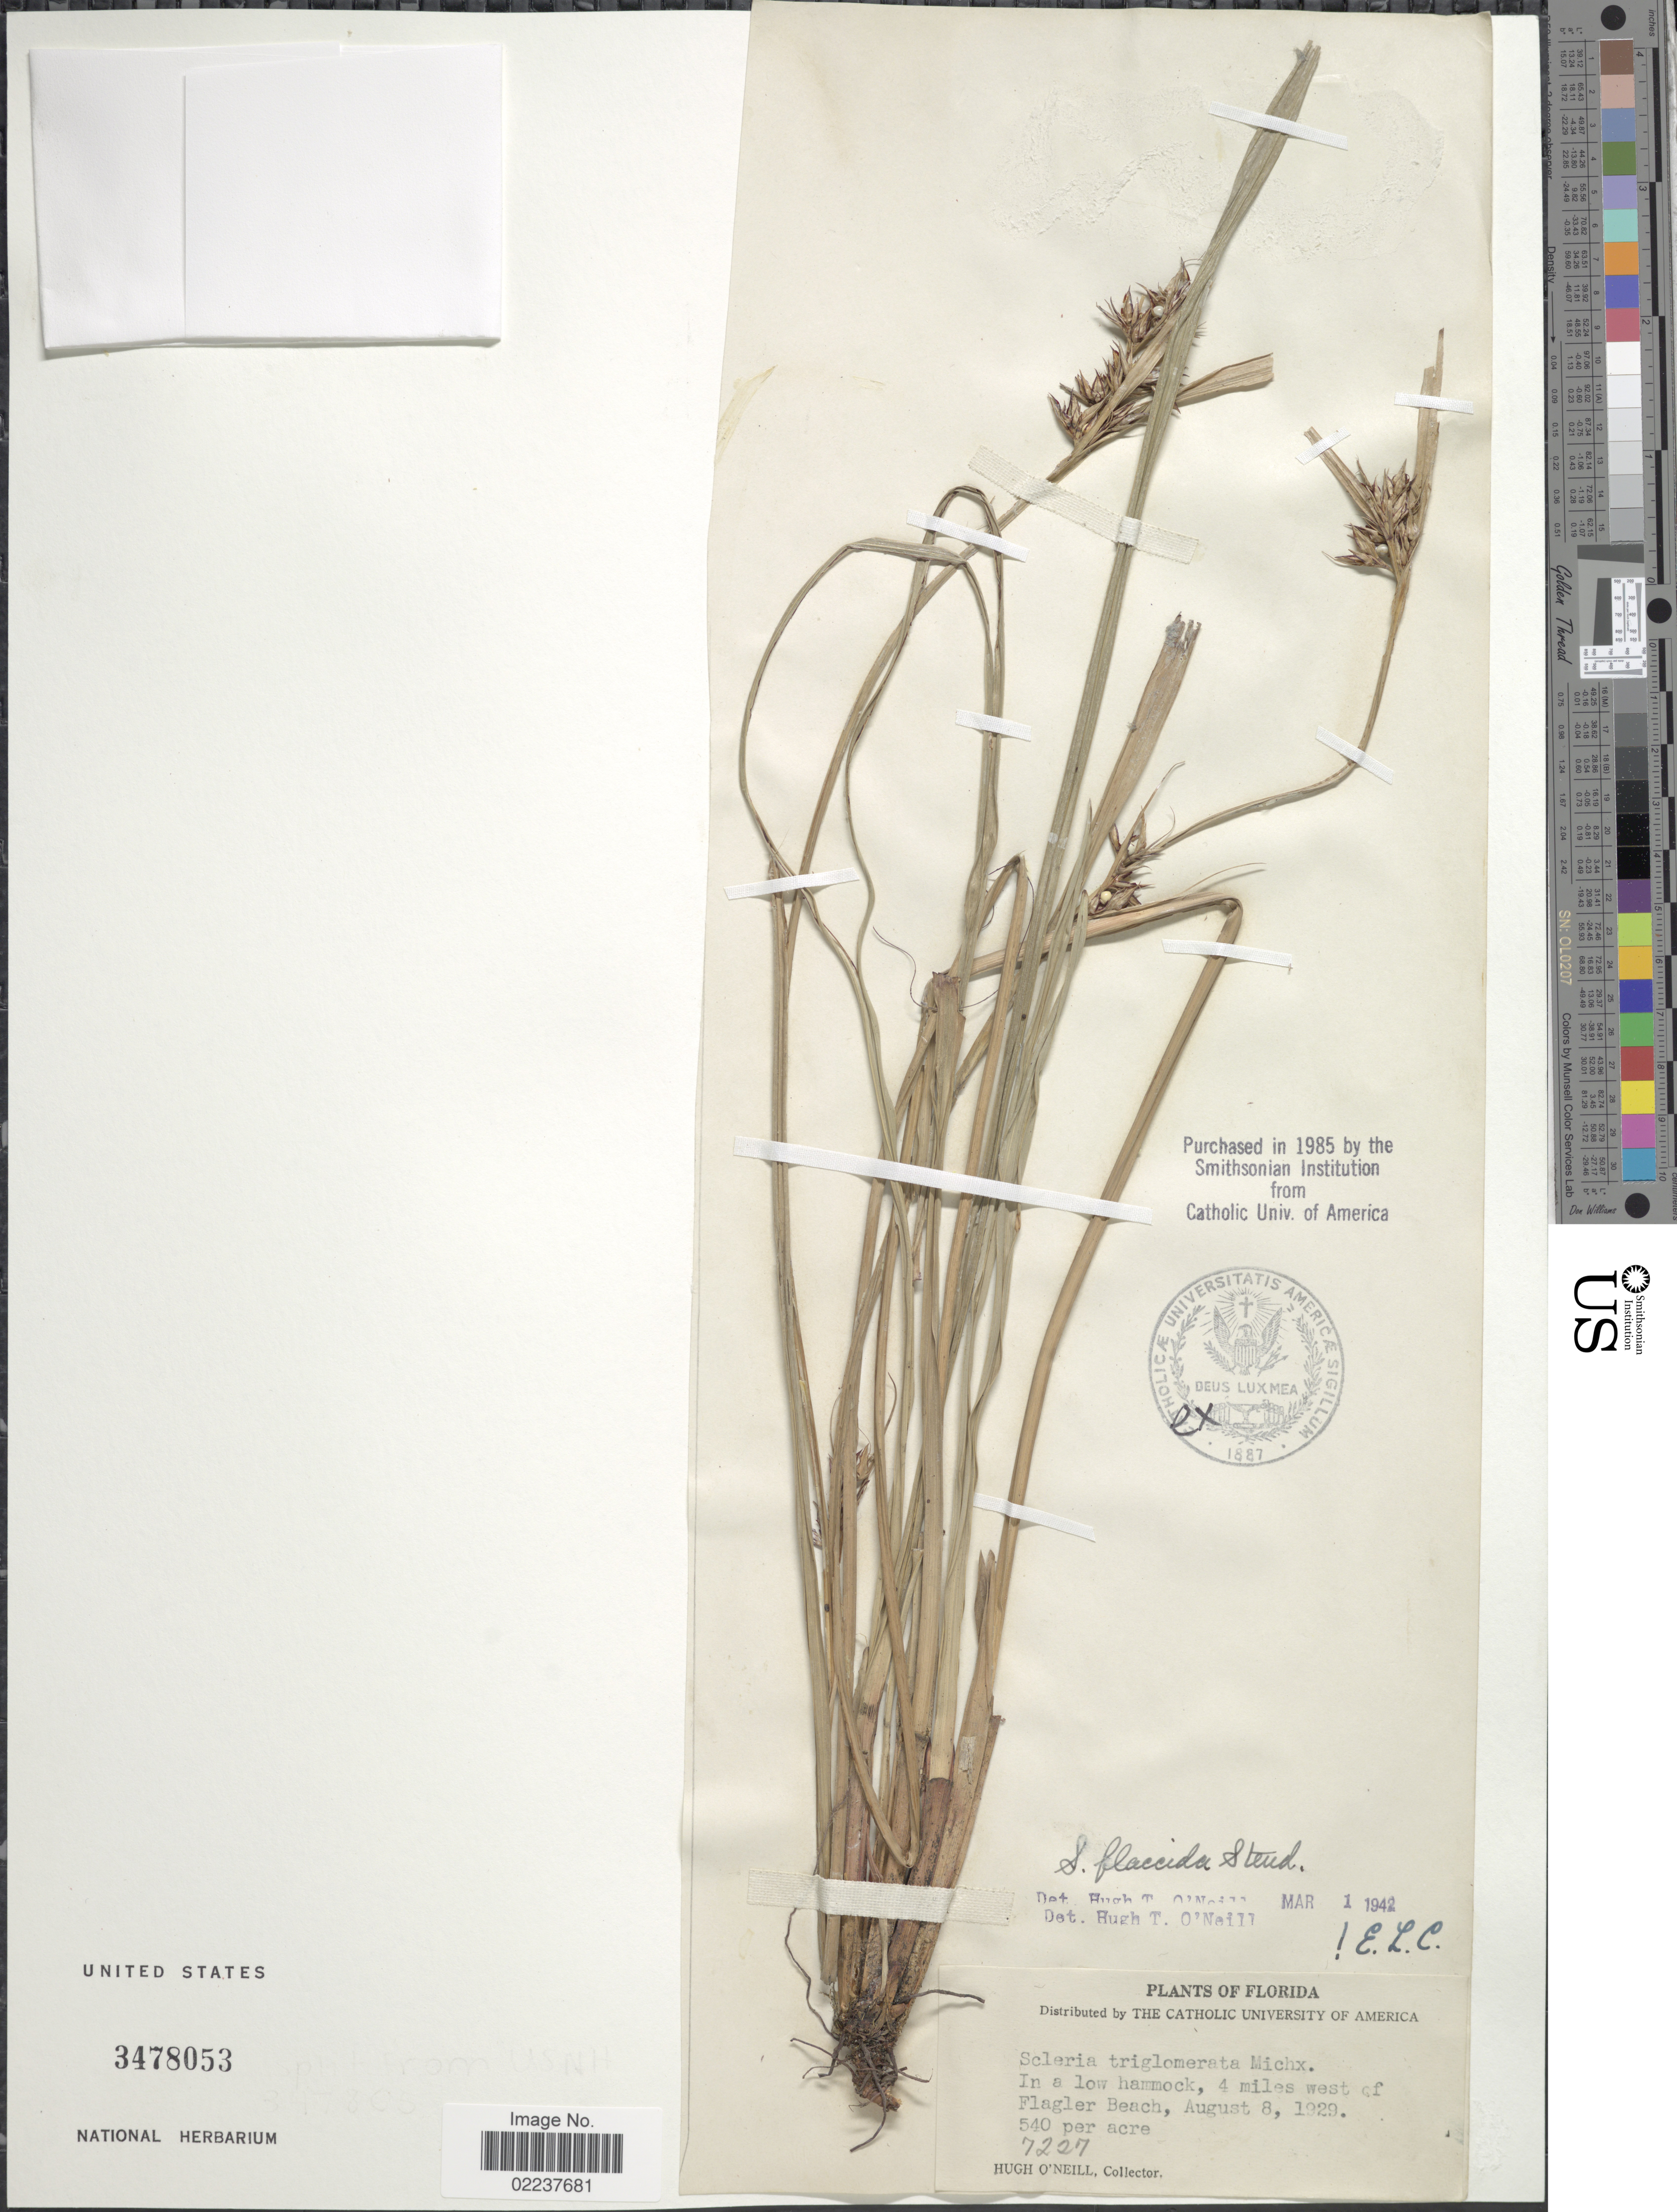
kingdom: Plantae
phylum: Tracheophyta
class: Liliopsida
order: Poales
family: Cyperaceae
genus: Scleria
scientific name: Scleria triglomerata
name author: Michx.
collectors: H. O'Neill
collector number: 7227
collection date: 1929-08-08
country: United States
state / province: Florida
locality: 4 miles west of Flagler Beach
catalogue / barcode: US 3478053